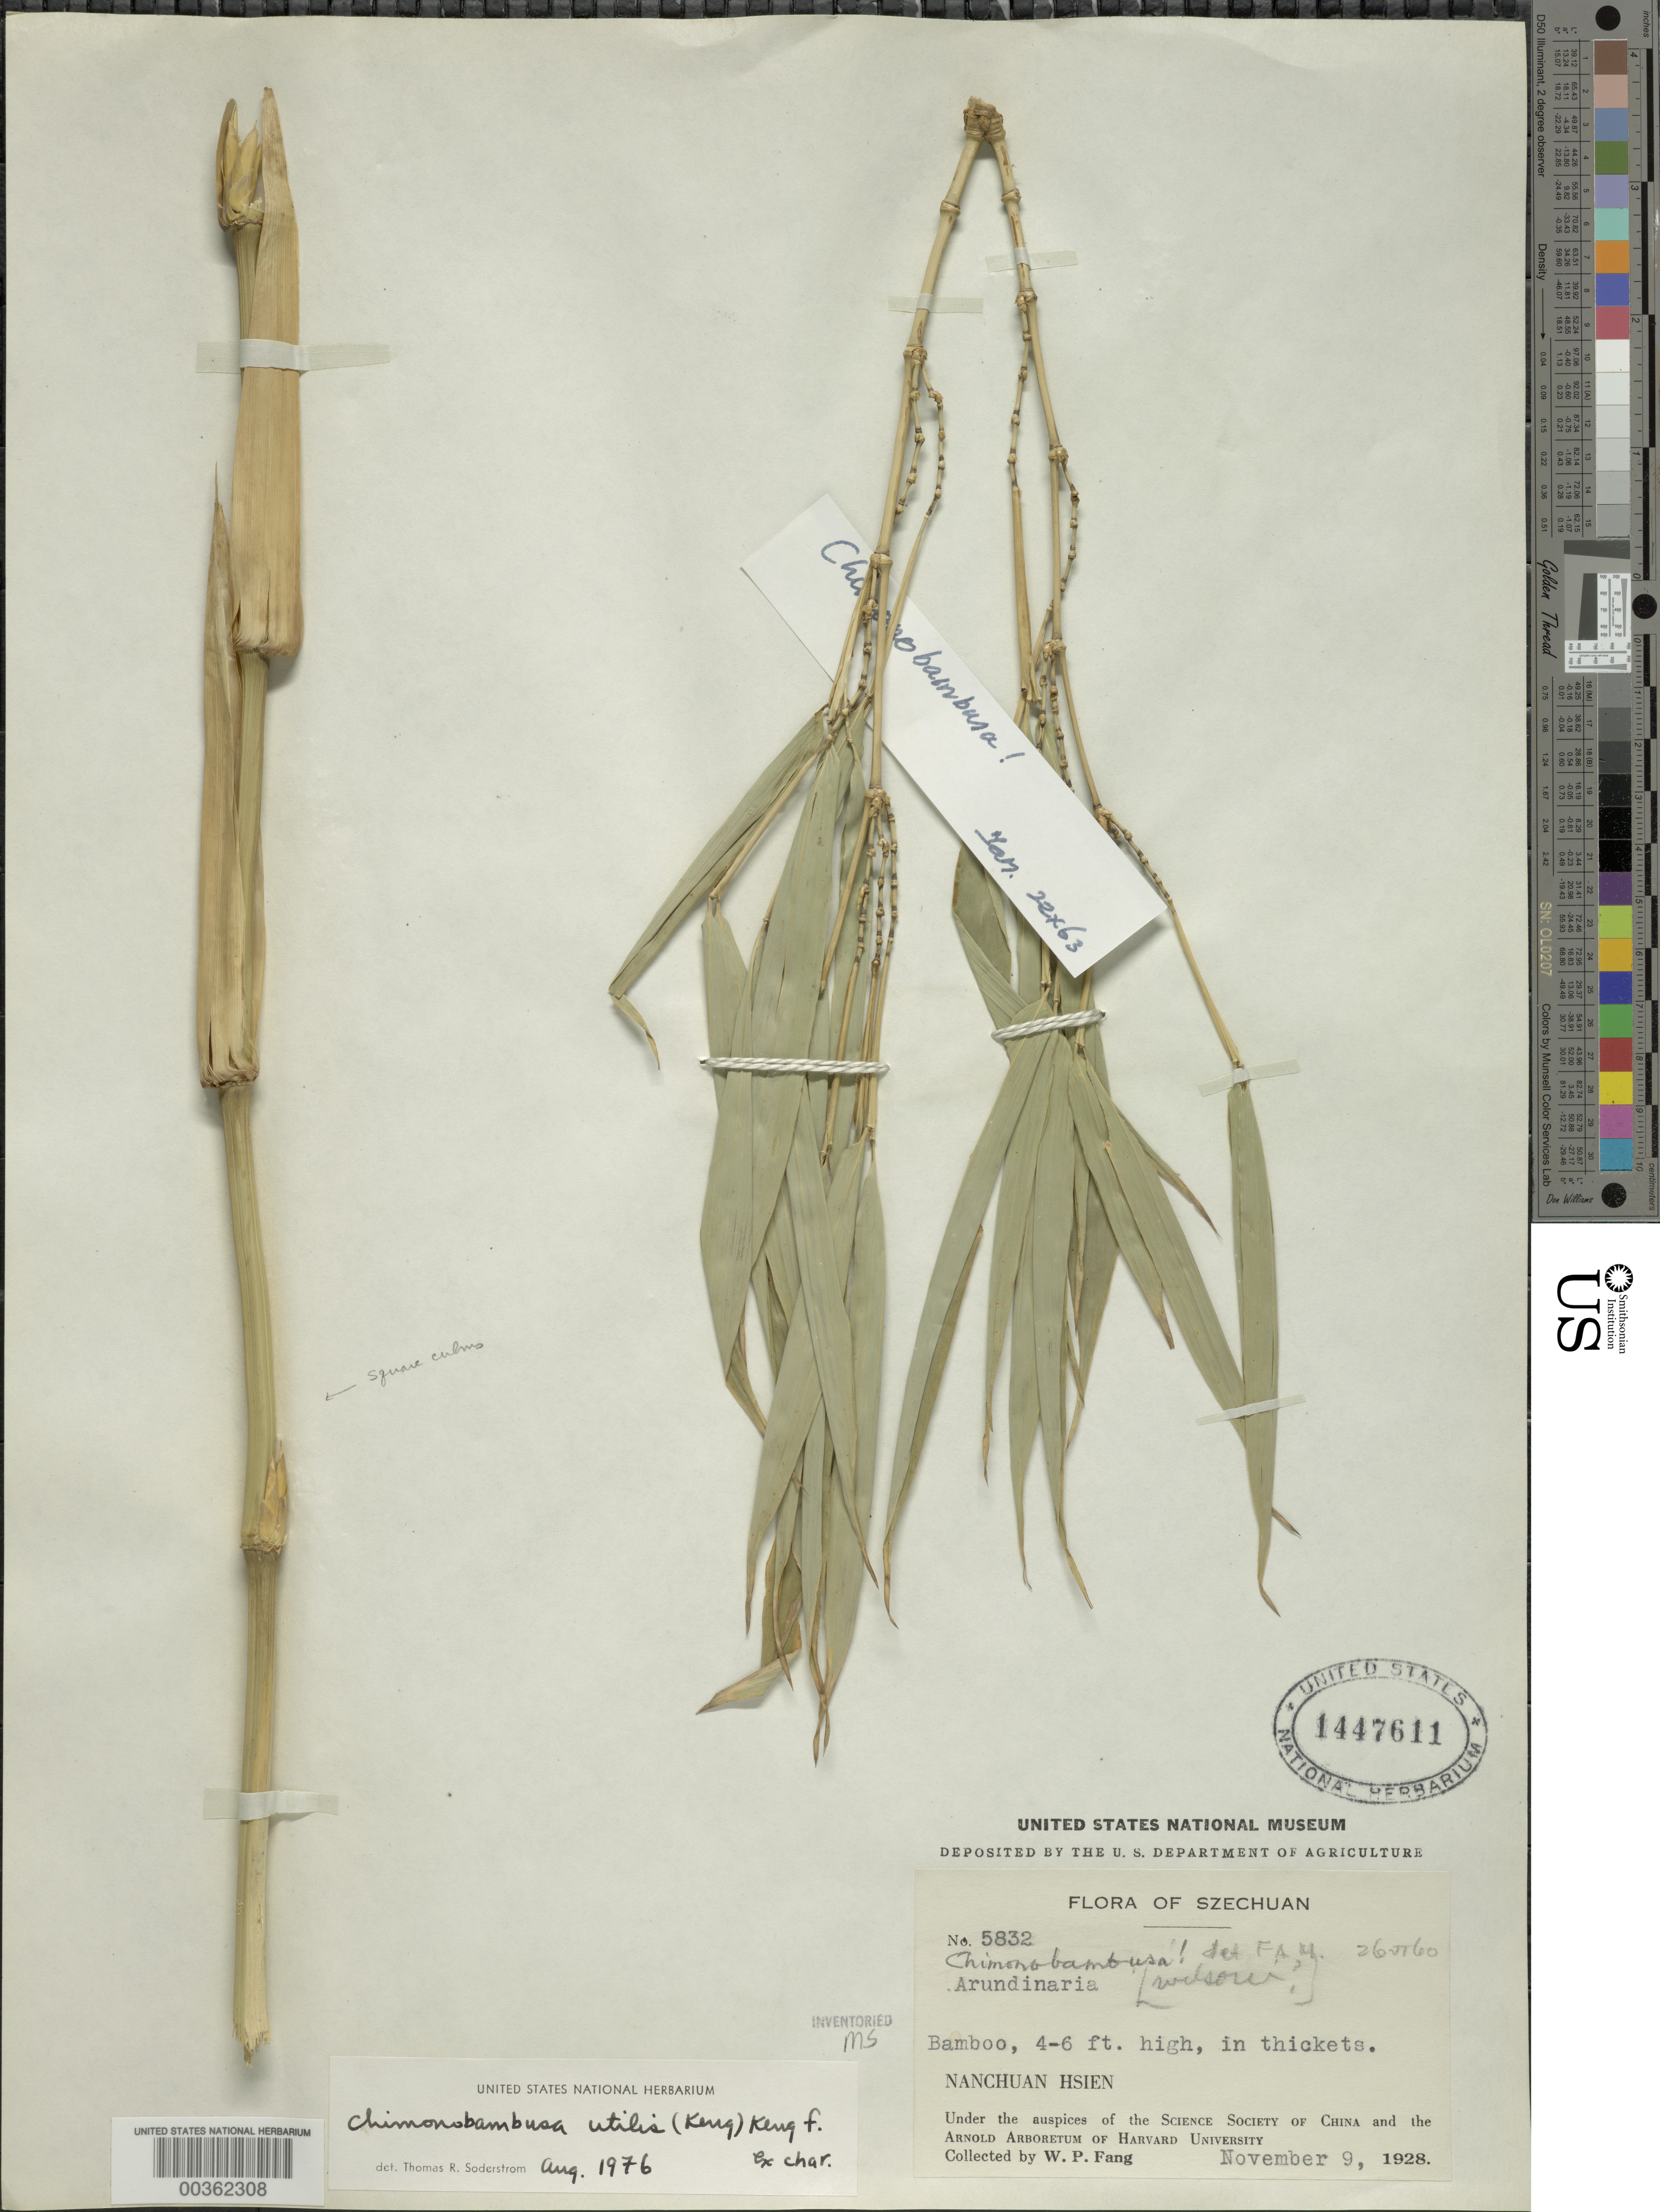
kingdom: Plantae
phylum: Tracheophyta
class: Liliopsida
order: Poales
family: Poaceae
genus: Chimonobambusa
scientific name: Chimonobambusa utilis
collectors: W. P. Fang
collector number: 5832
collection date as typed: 09 Nov 1928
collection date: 1928-11-09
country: China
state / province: Sichuan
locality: Nanchuan hsien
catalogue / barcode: US 1447611